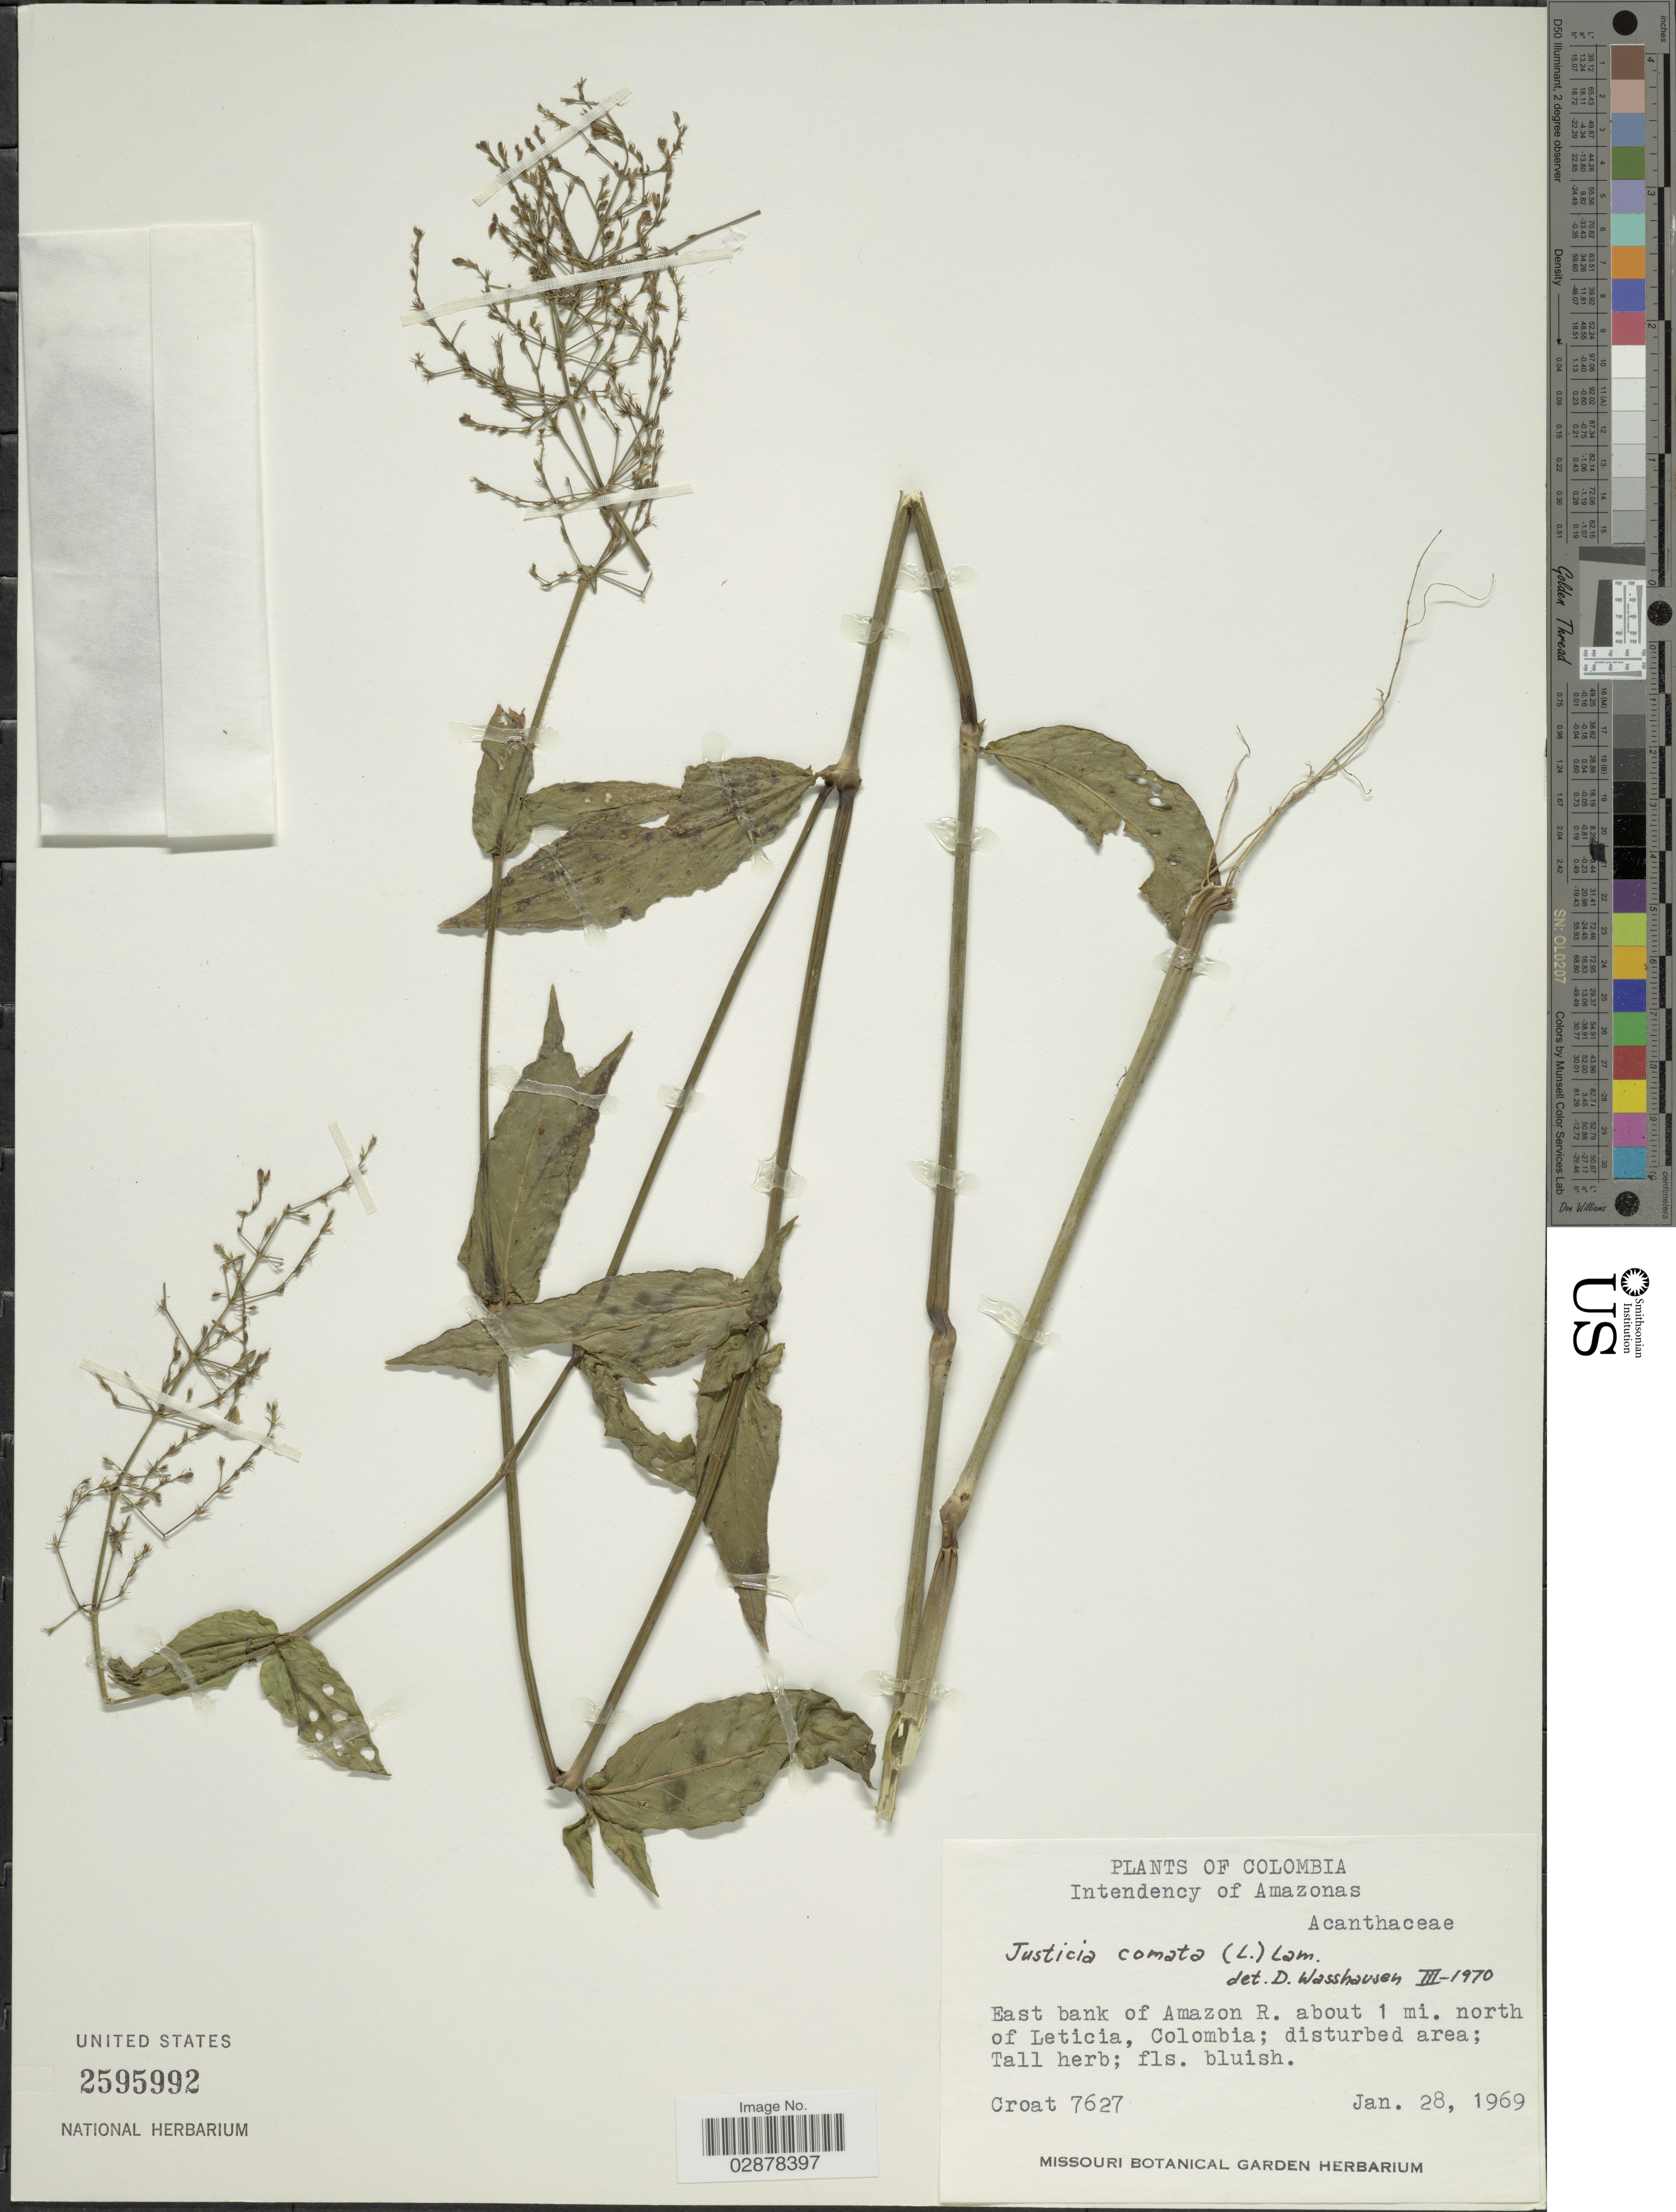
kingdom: Plantae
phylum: Tracheophyta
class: Magnoliopsida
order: Lamiales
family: Acanthaceae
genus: Justicia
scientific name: Justicia comata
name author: (L.) Lam.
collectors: T. B. Croat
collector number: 7627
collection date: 1969-01-28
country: Colombia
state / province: Amazônas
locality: Intendency of Amazonas. East bank of Amazon R. about 1 mi. north of Leticia.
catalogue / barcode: US 2595992